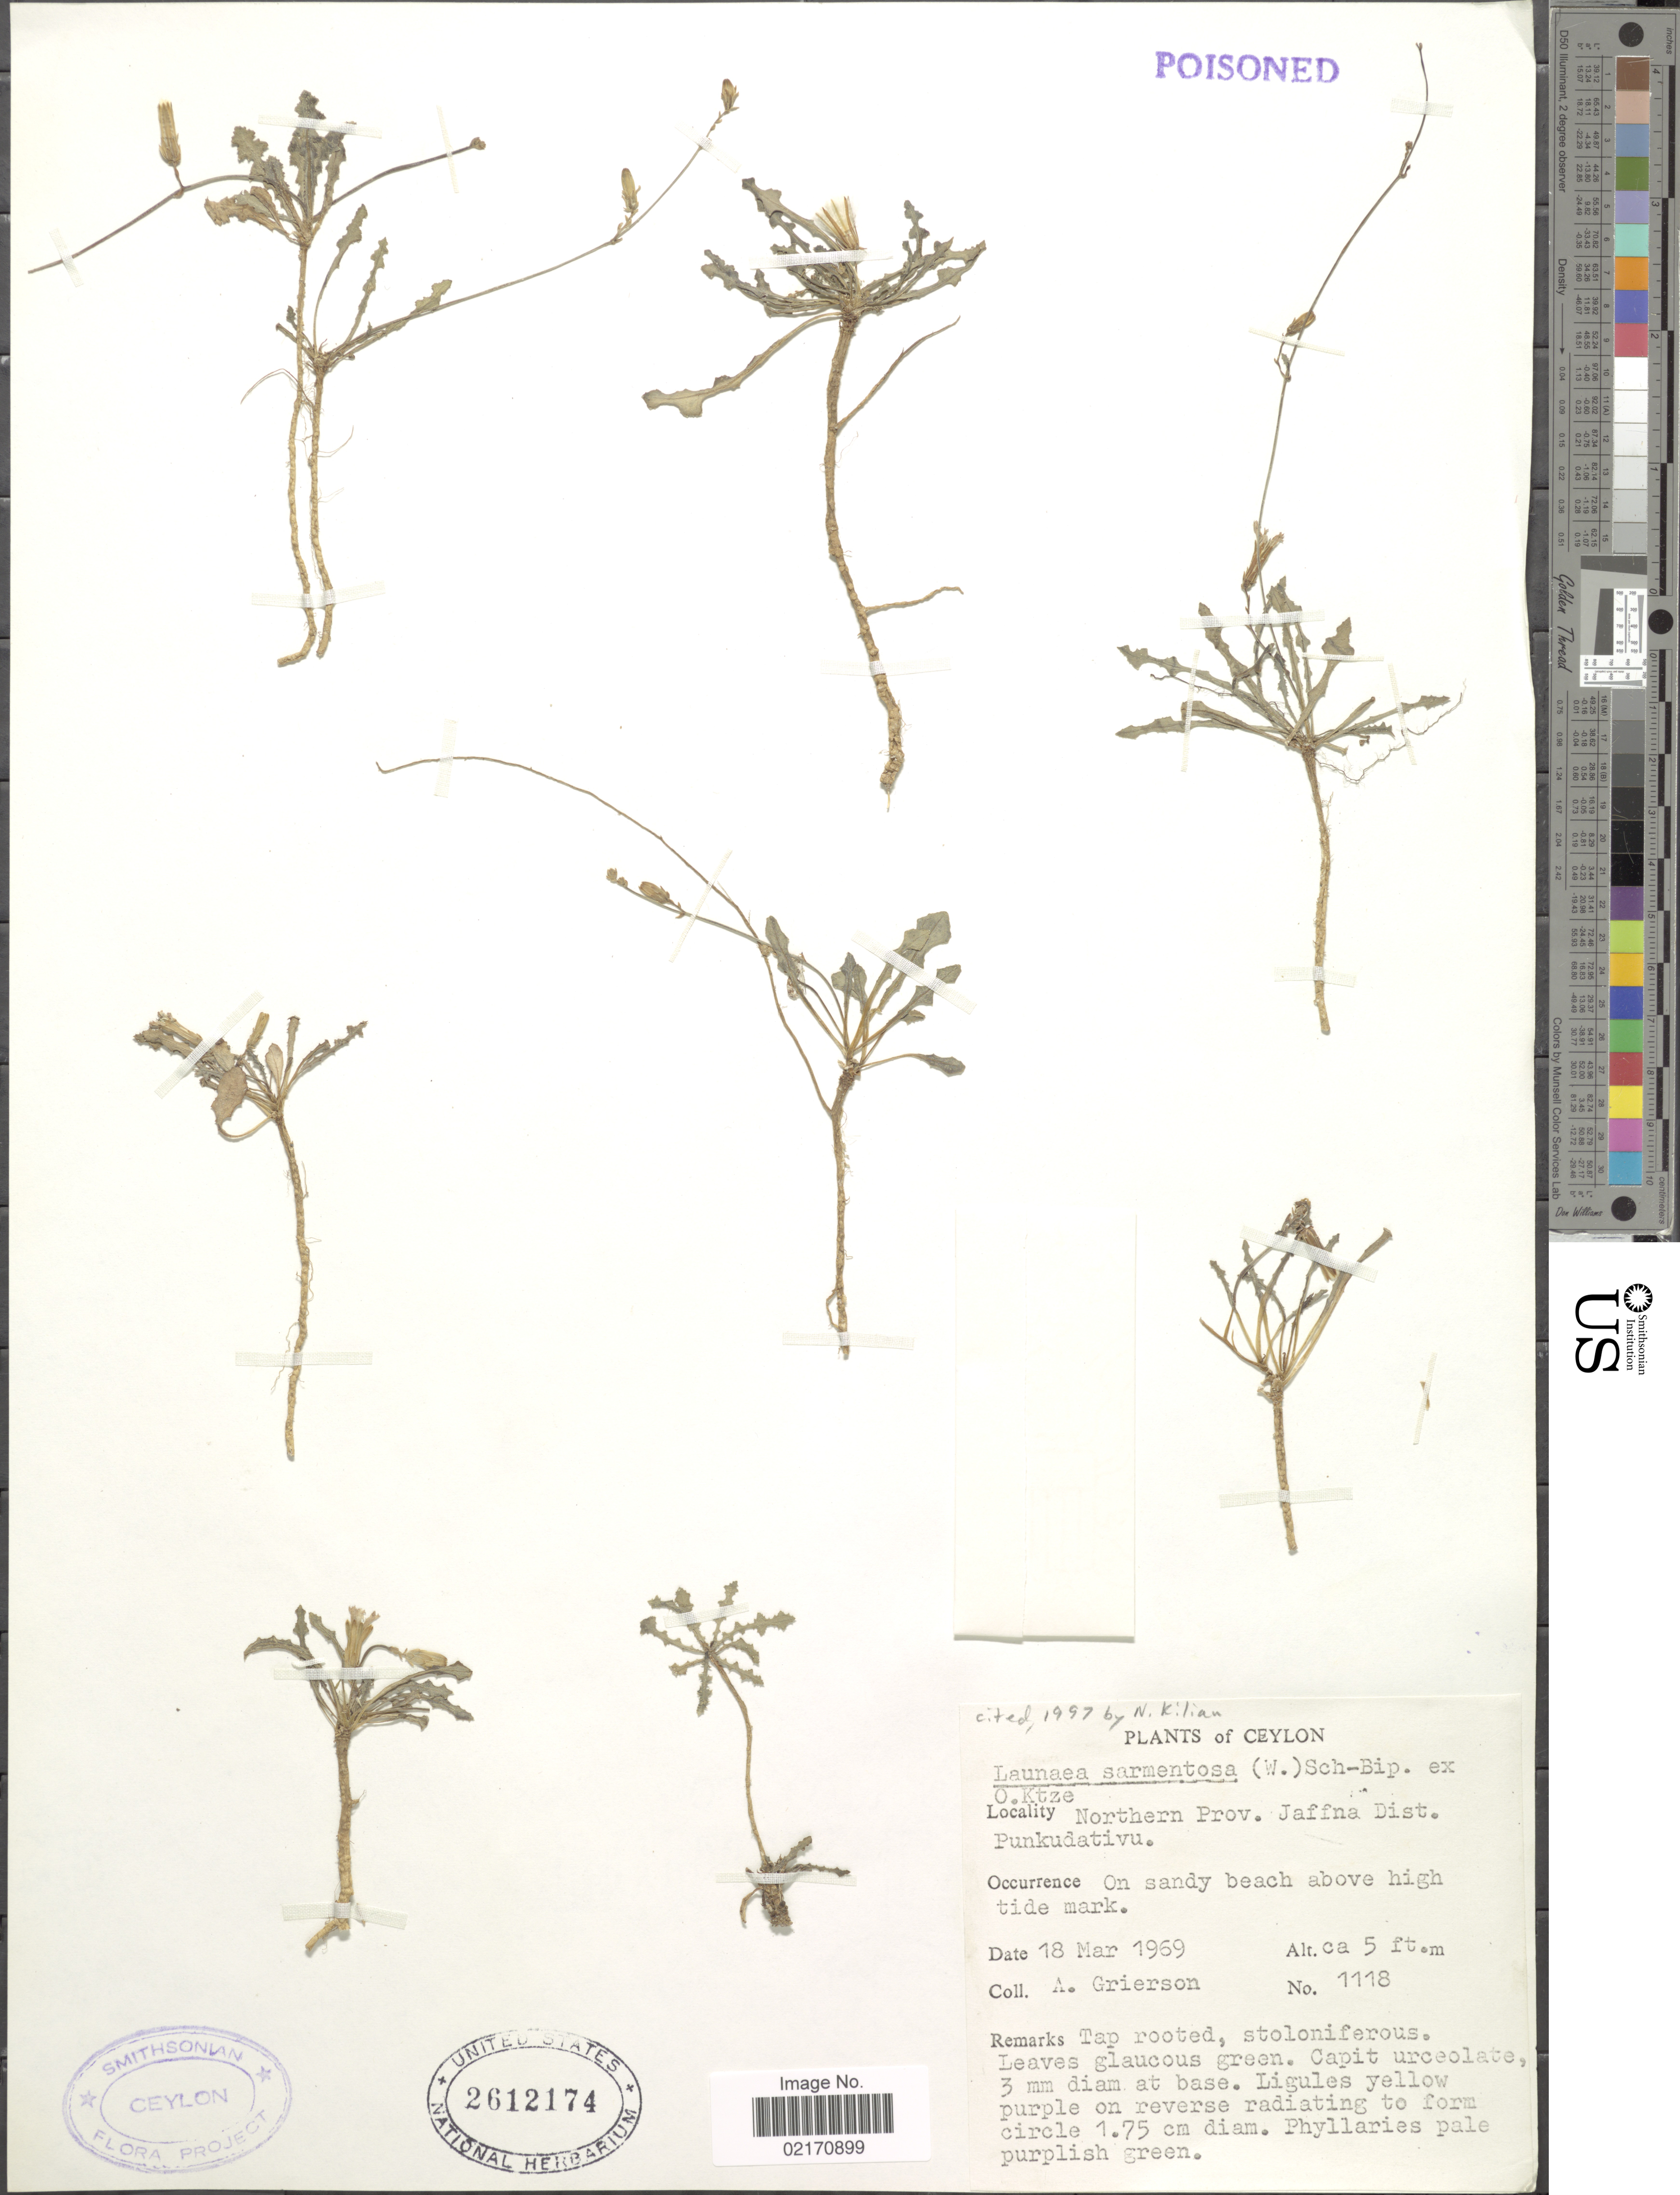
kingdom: Plantae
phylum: Tracheophyta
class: Magnoliopsida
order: Asterales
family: Asteraceae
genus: Launaea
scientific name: Launaea sarmentosa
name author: (Willd.) Kuntze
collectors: A. Grierson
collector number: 1118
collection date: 1969-03-18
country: Sri Lanka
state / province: Northern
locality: Ceylon, Jaffna Dist., Punkudativu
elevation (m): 2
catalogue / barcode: US 2612174